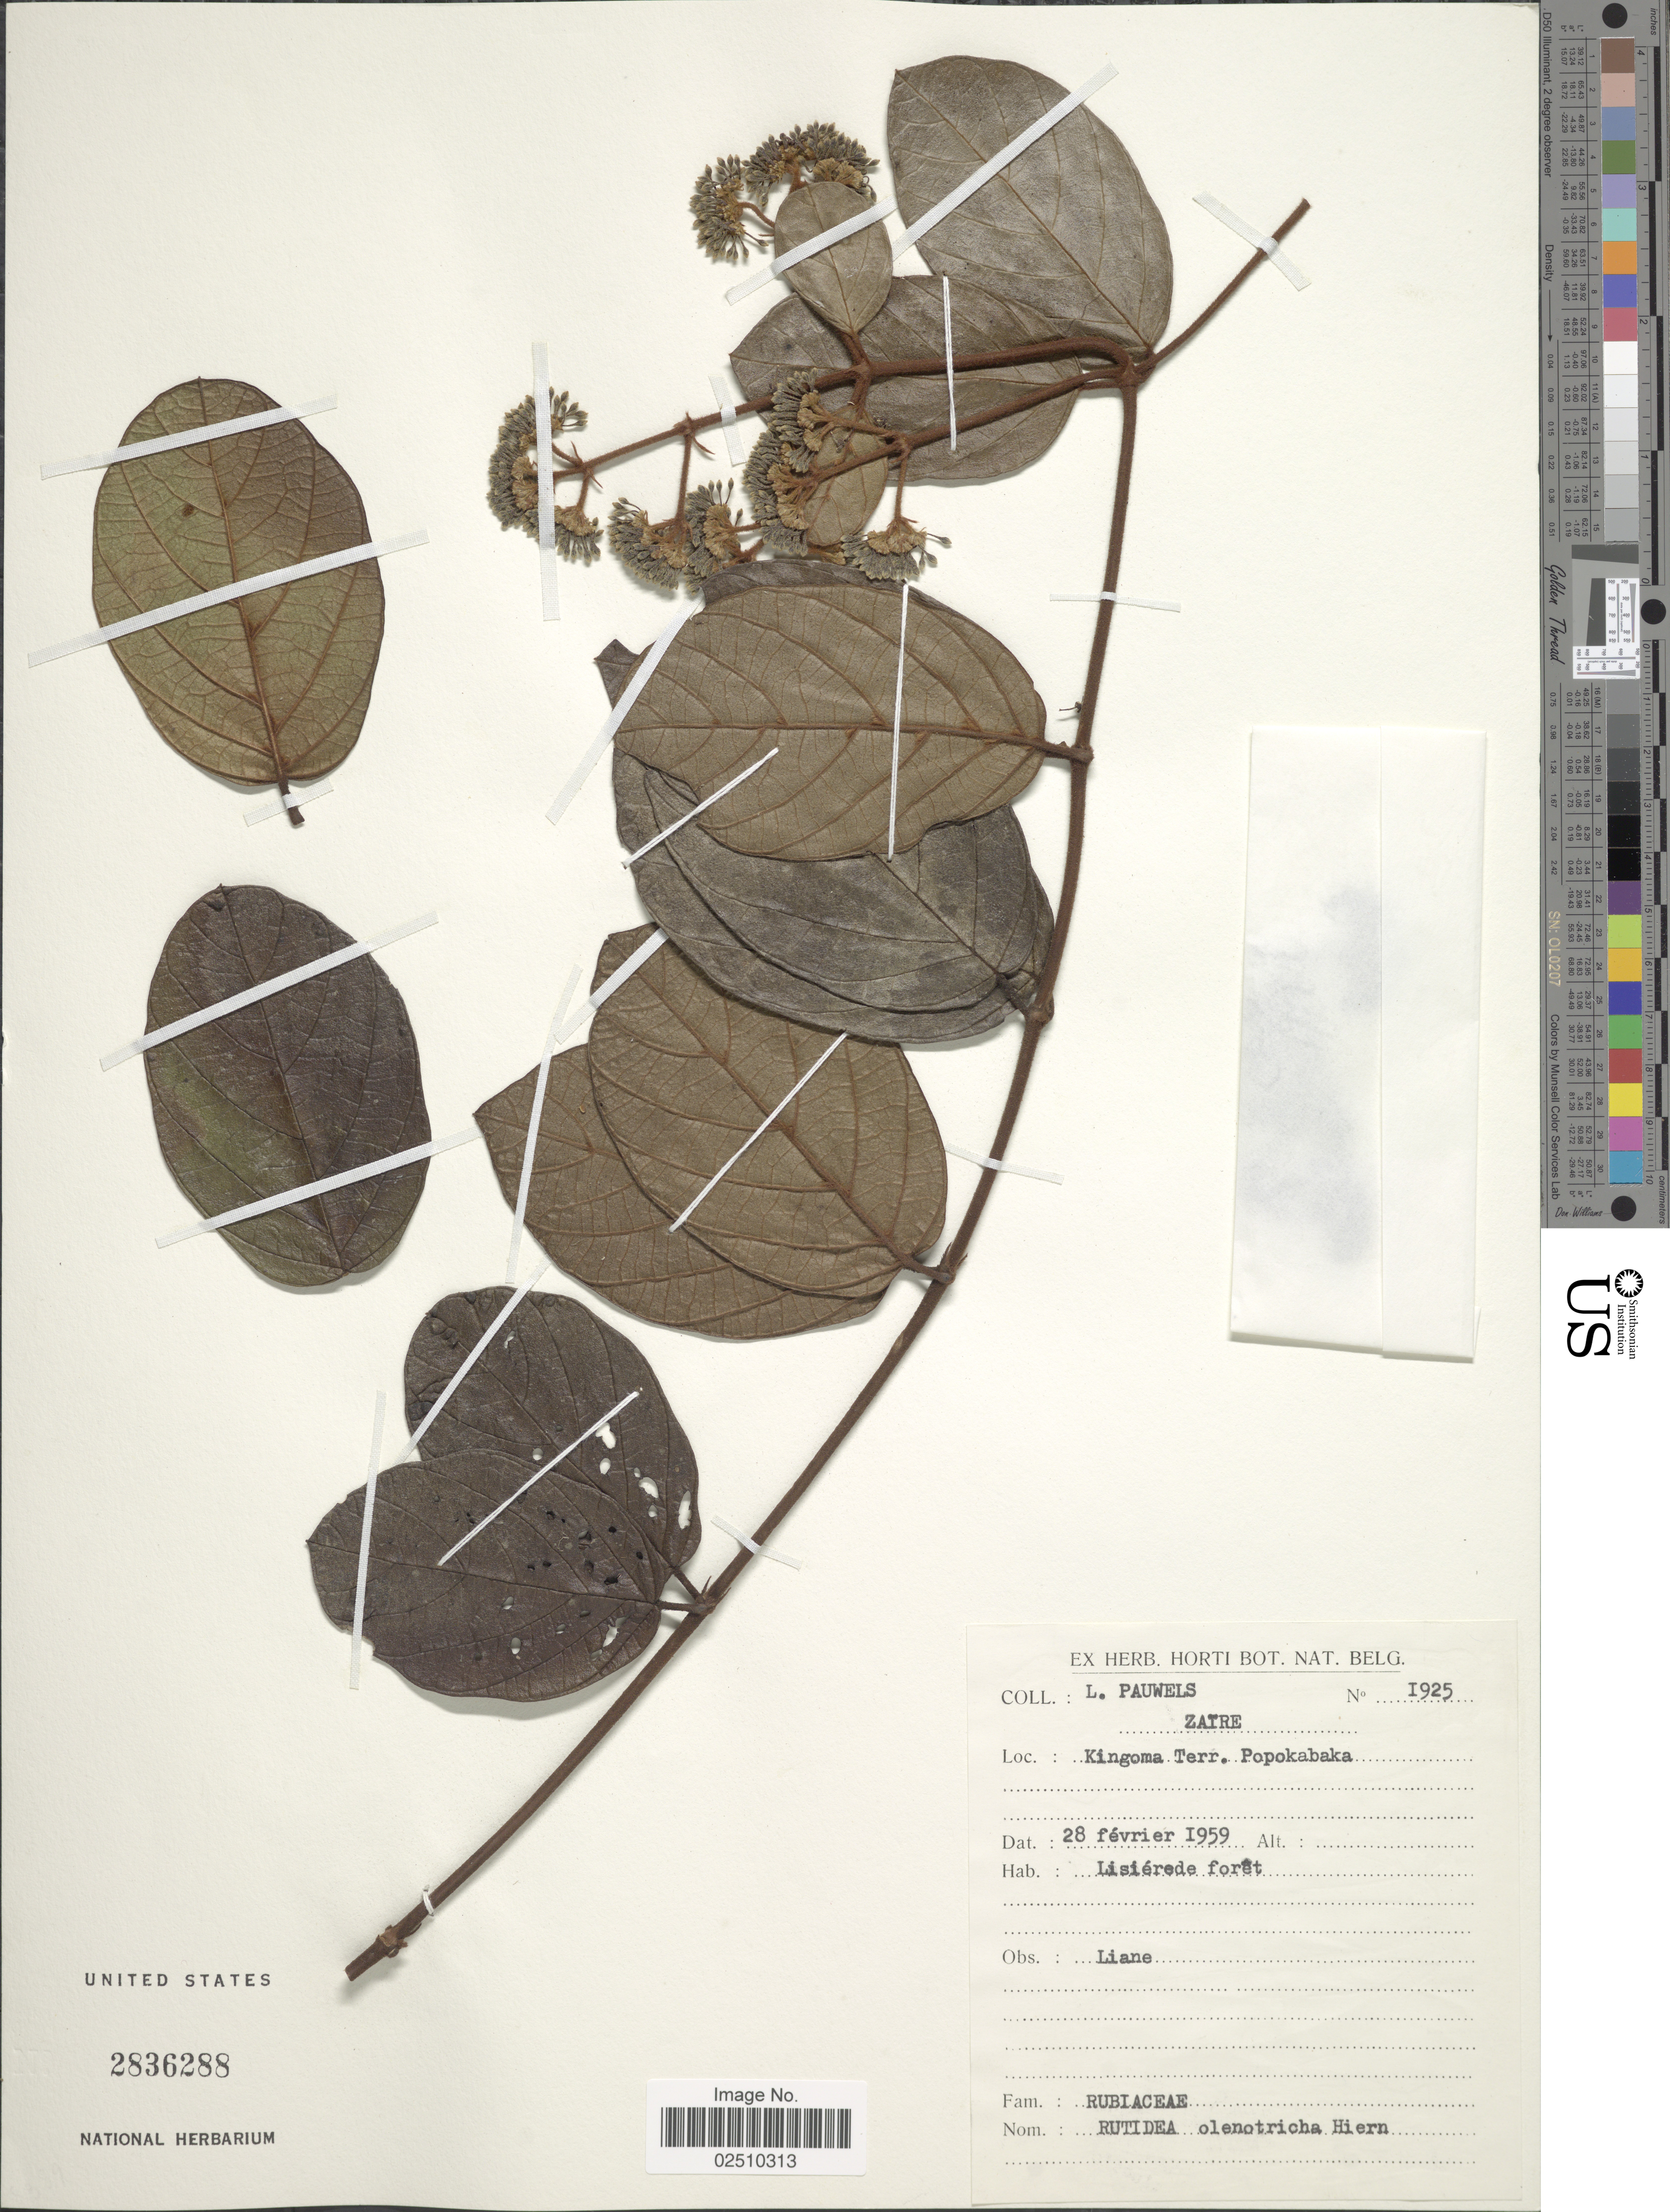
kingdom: Plantae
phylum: Tracheophyta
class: Magnoliopsida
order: Gentianales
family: Rubiaceae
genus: Rutidea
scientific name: Rutidea olenotricha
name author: Hiern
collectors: L. Pauwels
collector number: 1925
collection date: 1959-02-28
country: Angola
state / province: Zaire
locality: Kingoma Terr. Popokabaka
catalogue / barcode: US 2836288